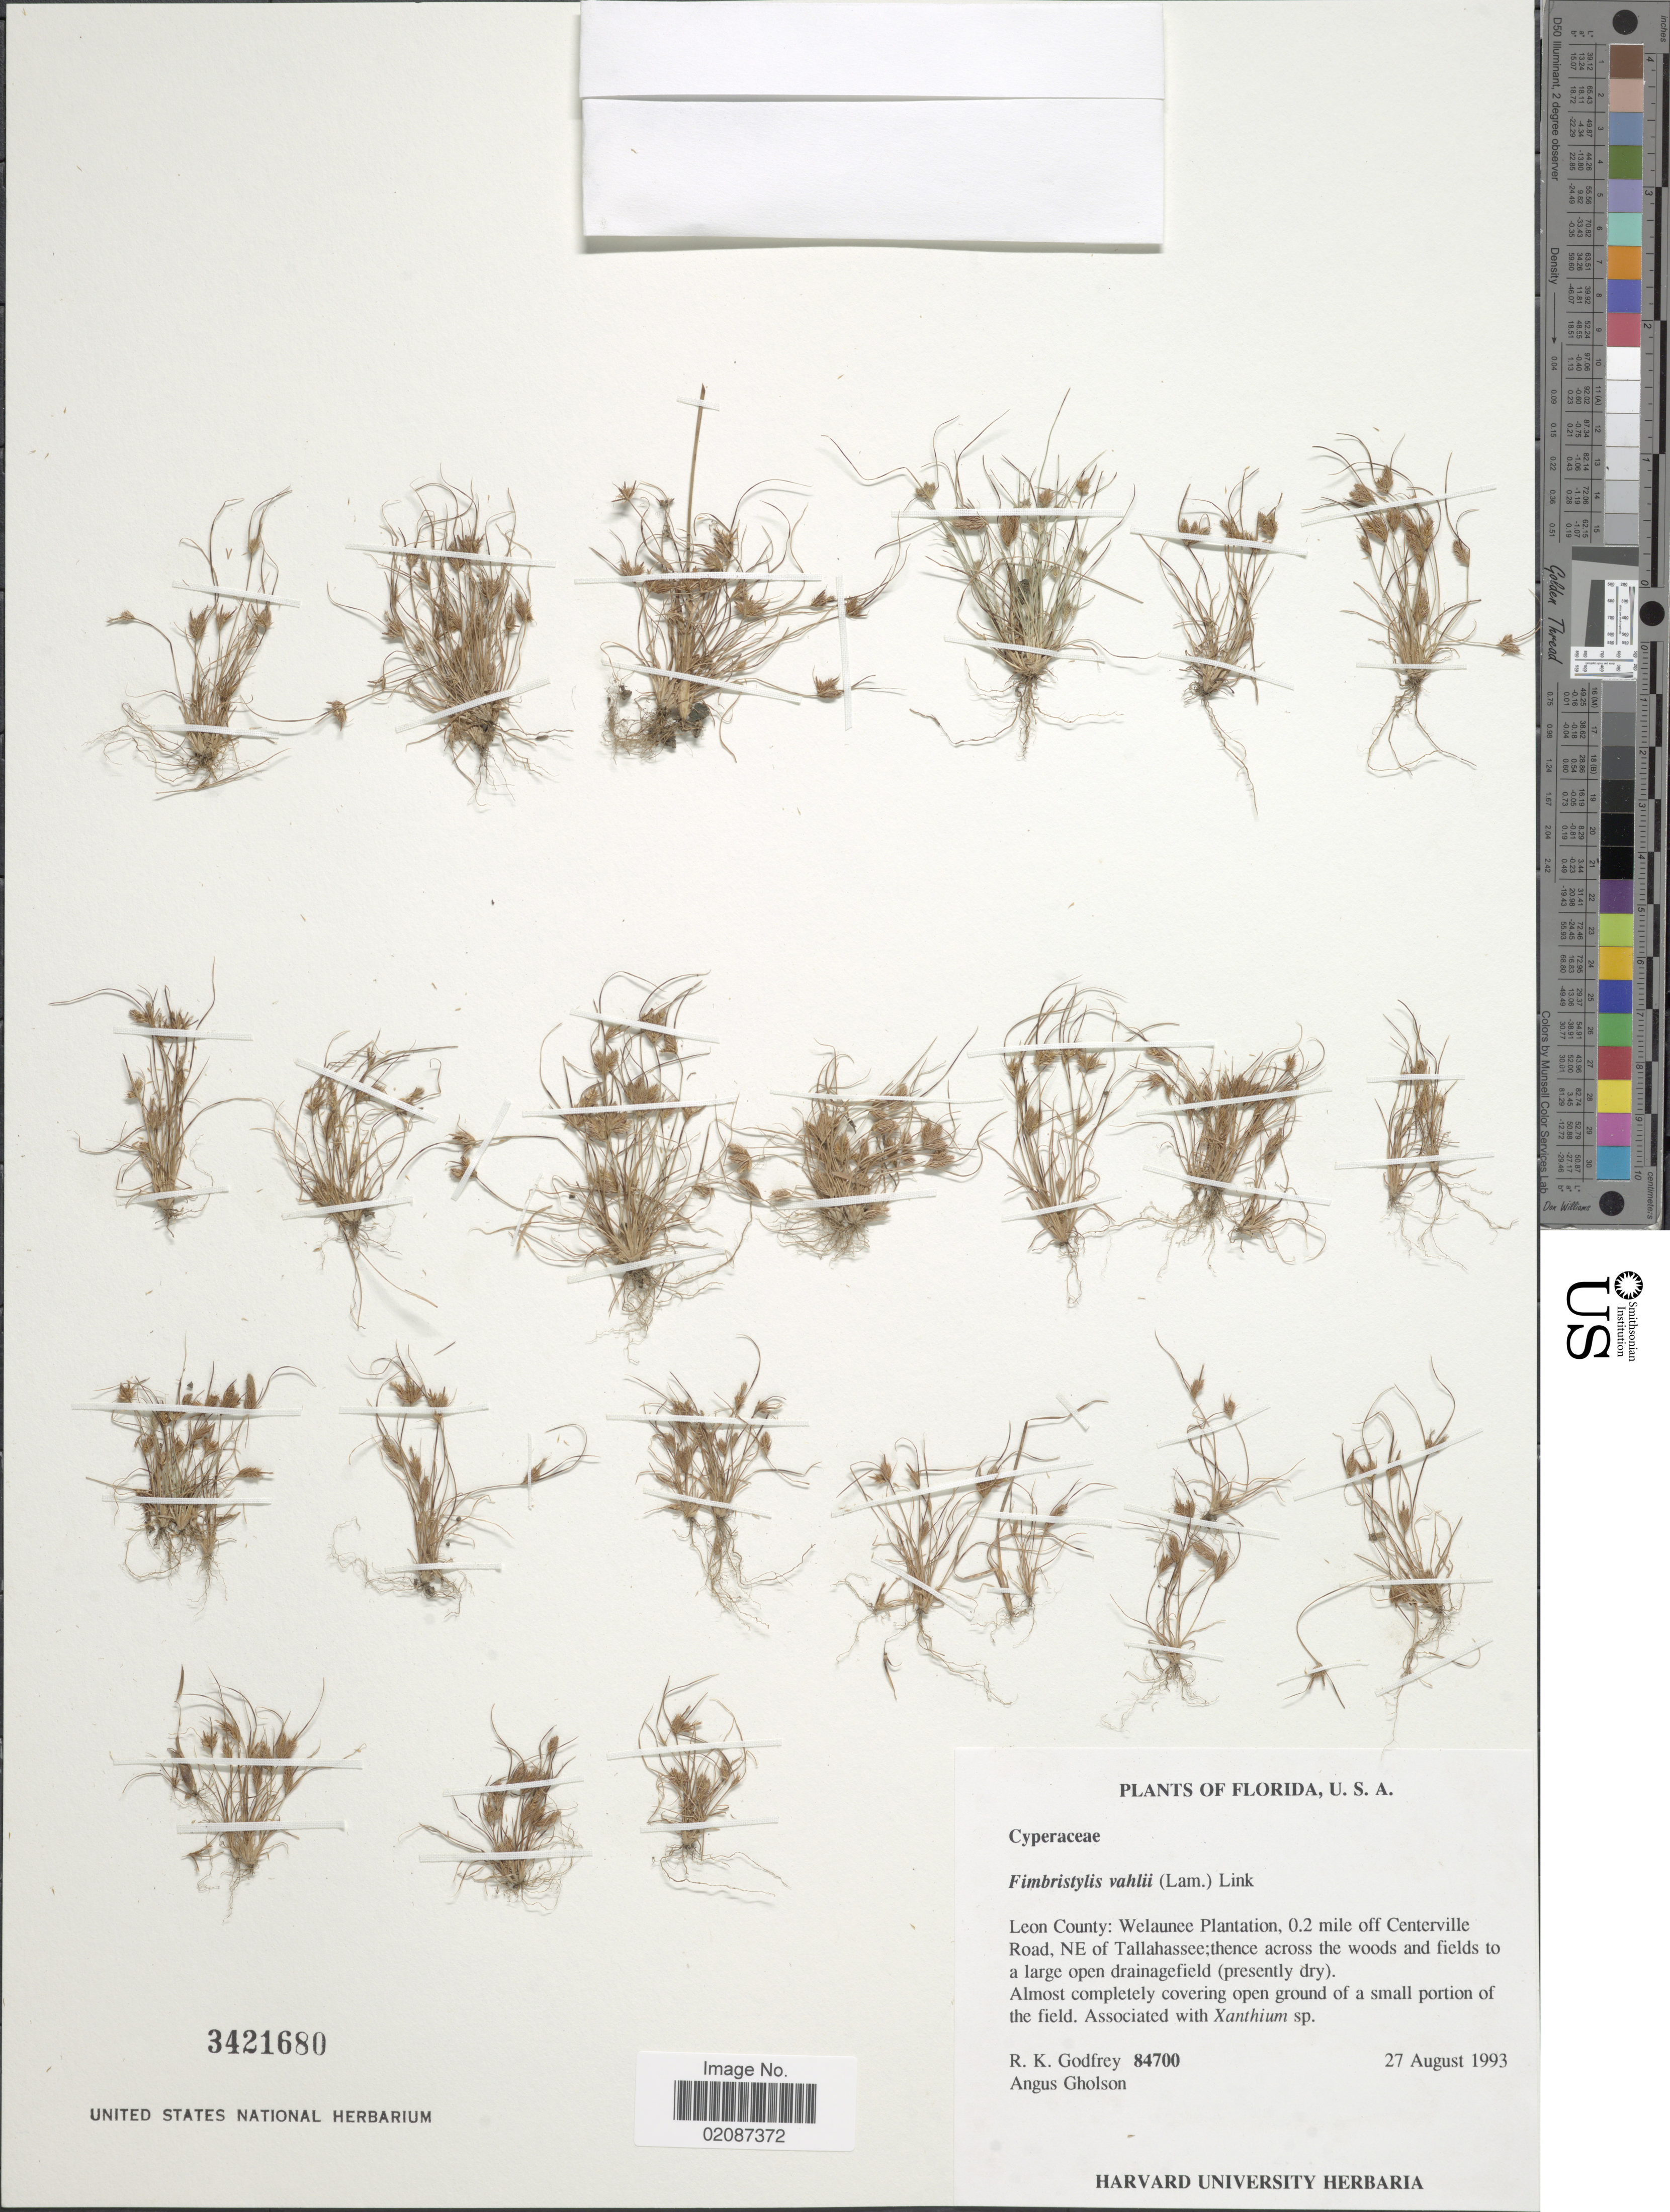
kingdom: Plantae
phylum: Tracheophyta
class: Liliopsida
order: Poales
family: Cyperaceae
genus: Fimbristylis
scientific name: Fimbristylis vahlii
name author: (Lam.) Link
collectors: R. K. Godfrey & A. Gholson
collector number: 84700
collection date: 1993-08-27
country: United States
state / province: Florida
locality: Leon County: Welaunee Plantations, 0.2. mile off Centerville Road, NE of Tallahassee; thence across the woods and fields to a large open drainagefield (presently dry)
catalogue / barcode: US 3421680